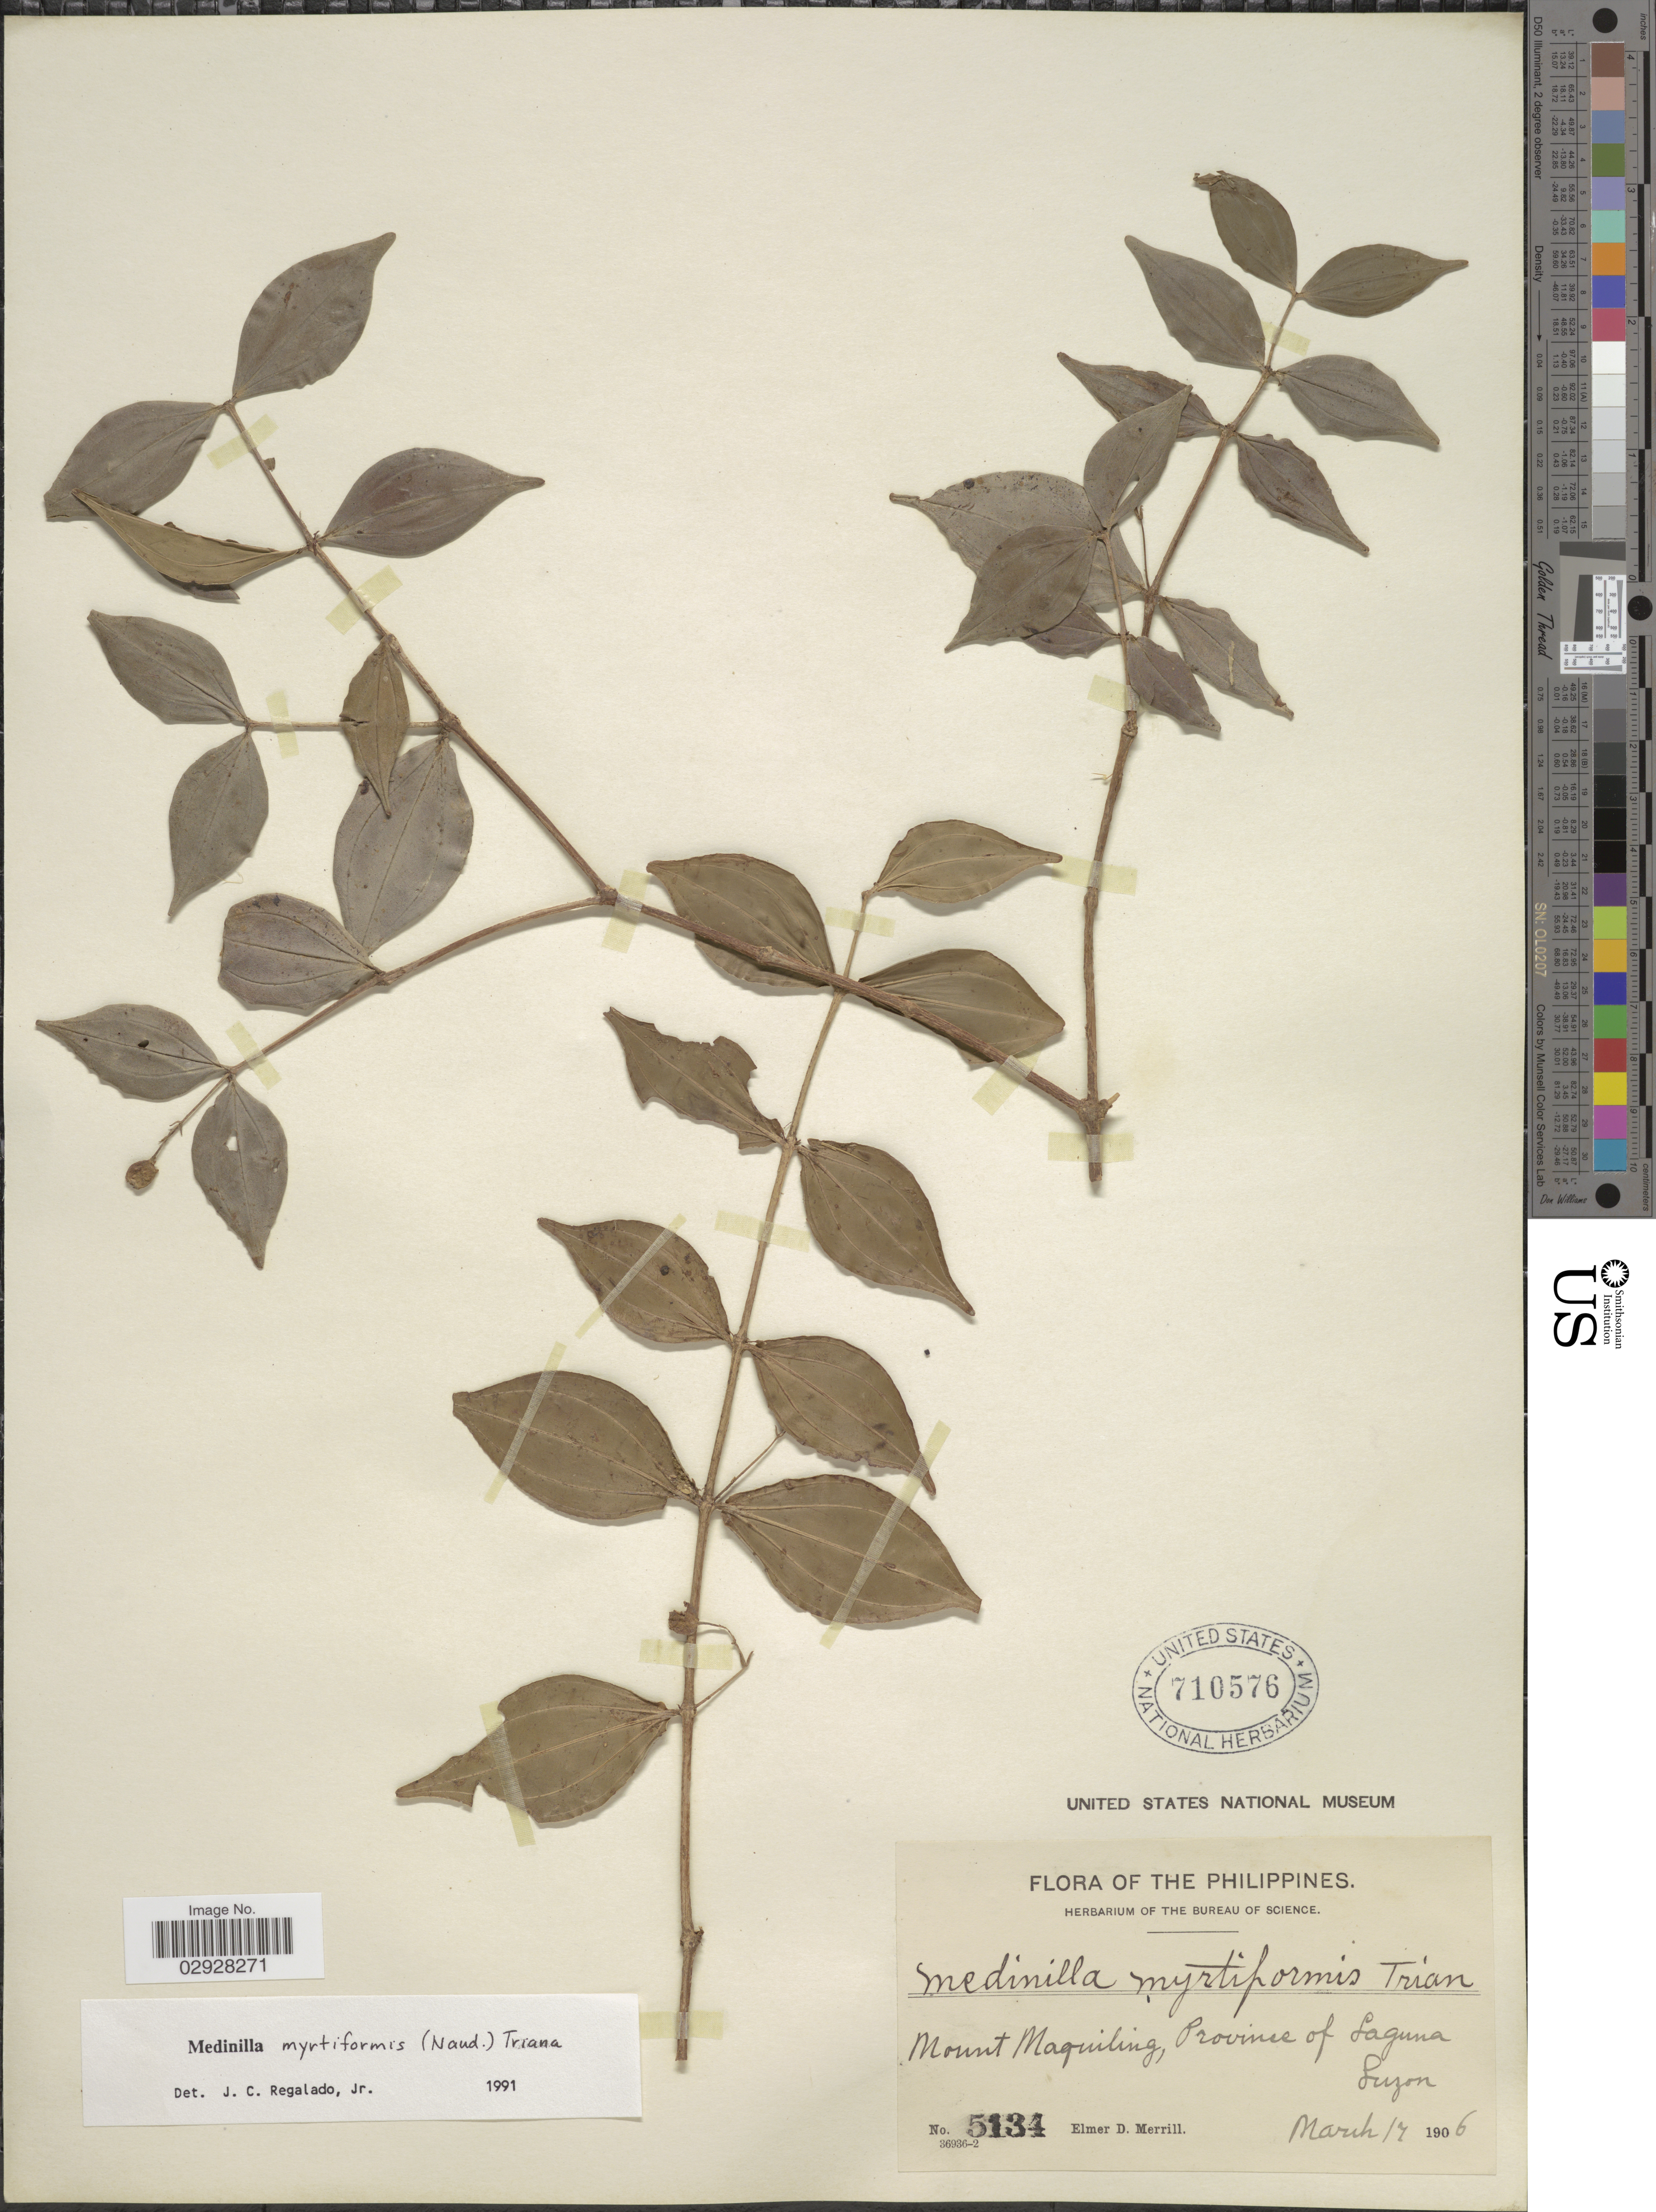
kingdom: Plantae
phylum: Tracheophyta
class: Magnoliopsida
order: Myrtales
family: Melastomataceae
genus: Medinilla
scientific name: Medinilla myrtiformis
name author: (Naudin) Triana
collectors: E. D. Merrill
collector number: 5134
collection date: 1906-03-17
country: Philippines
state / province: Calabarzon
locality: Mount Maquiling, Province of Laguna Luzon.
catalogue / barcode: US 710576